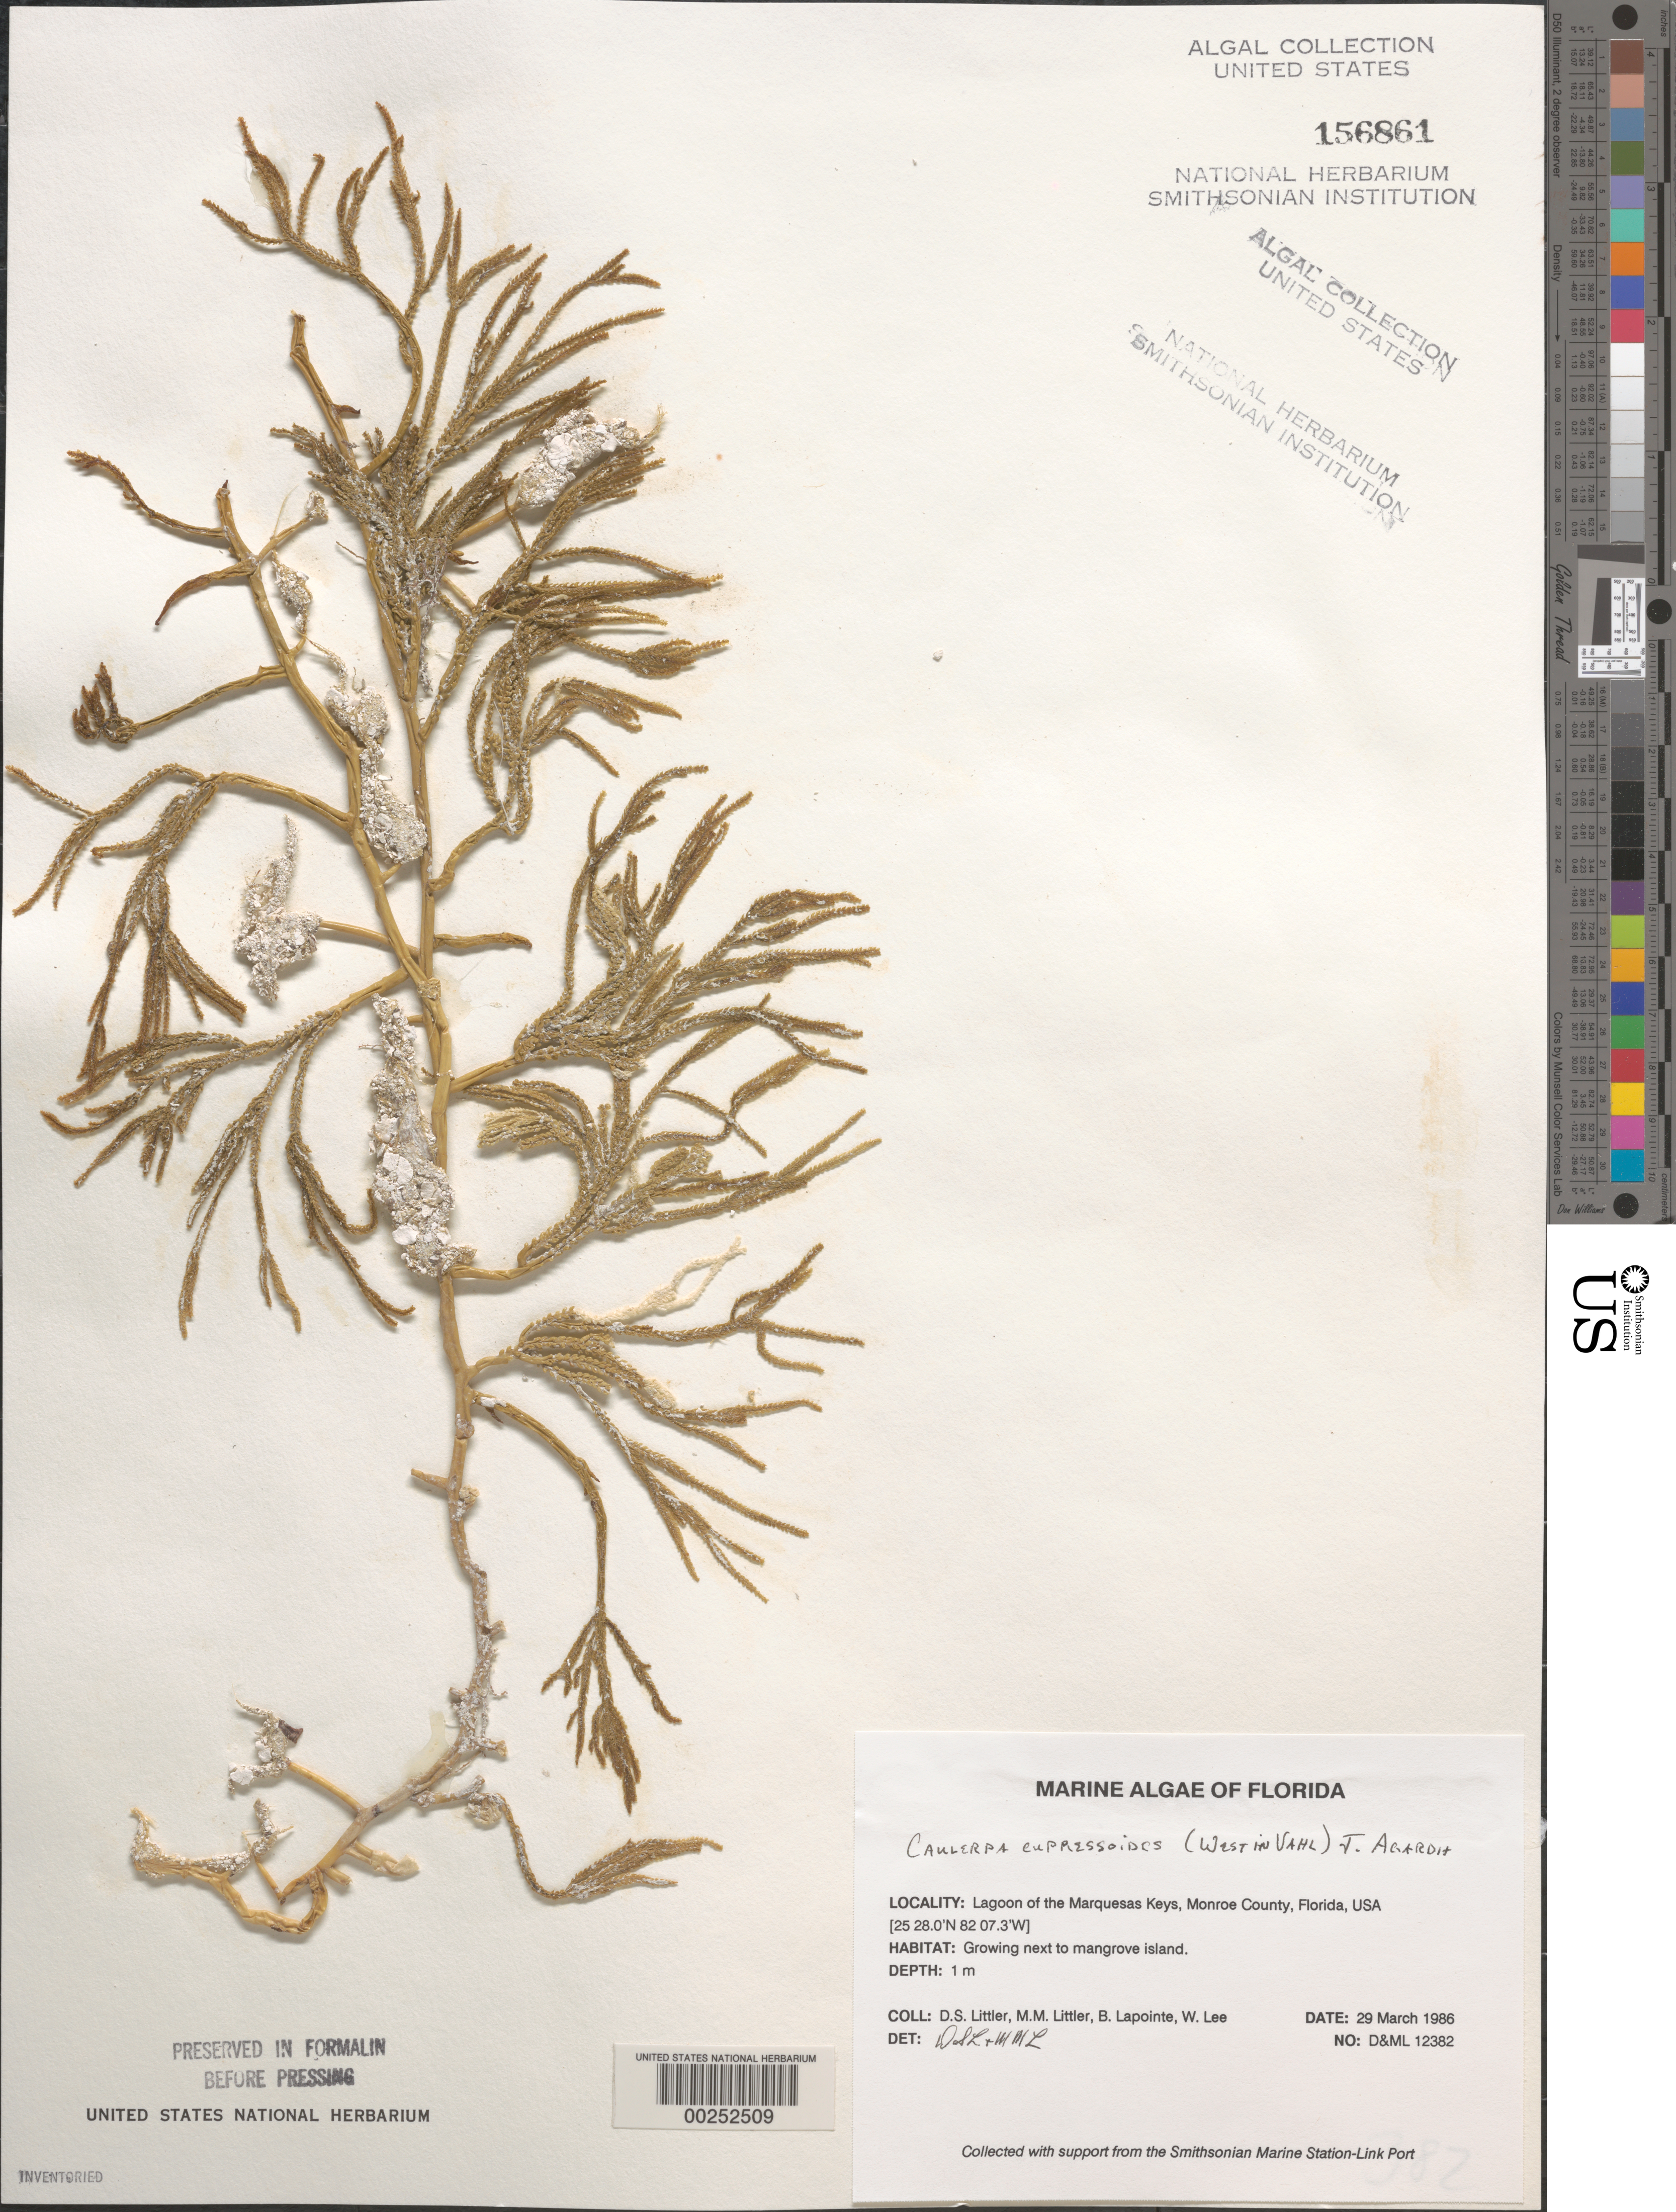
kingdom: Plantae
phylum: Chlorophyta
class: Ulvophyceae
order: Bryopsidales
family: Caulerpaceae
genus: Caulerpa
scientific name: Caulerpa cupressoides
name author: (Vahl) C. Agardh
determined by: Littler, D. S.; Littler, M. M.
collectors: D. S. Littler, M. M. Littler, B. Lapointe & W. Lee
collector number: D&ML 12382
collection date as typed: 29 Mar 1986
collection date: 1986-03-29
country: United States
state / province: Florida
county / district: Monroe County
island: Marquesas Keys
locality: Marquesas Keys lagoon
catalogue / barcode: US 156861